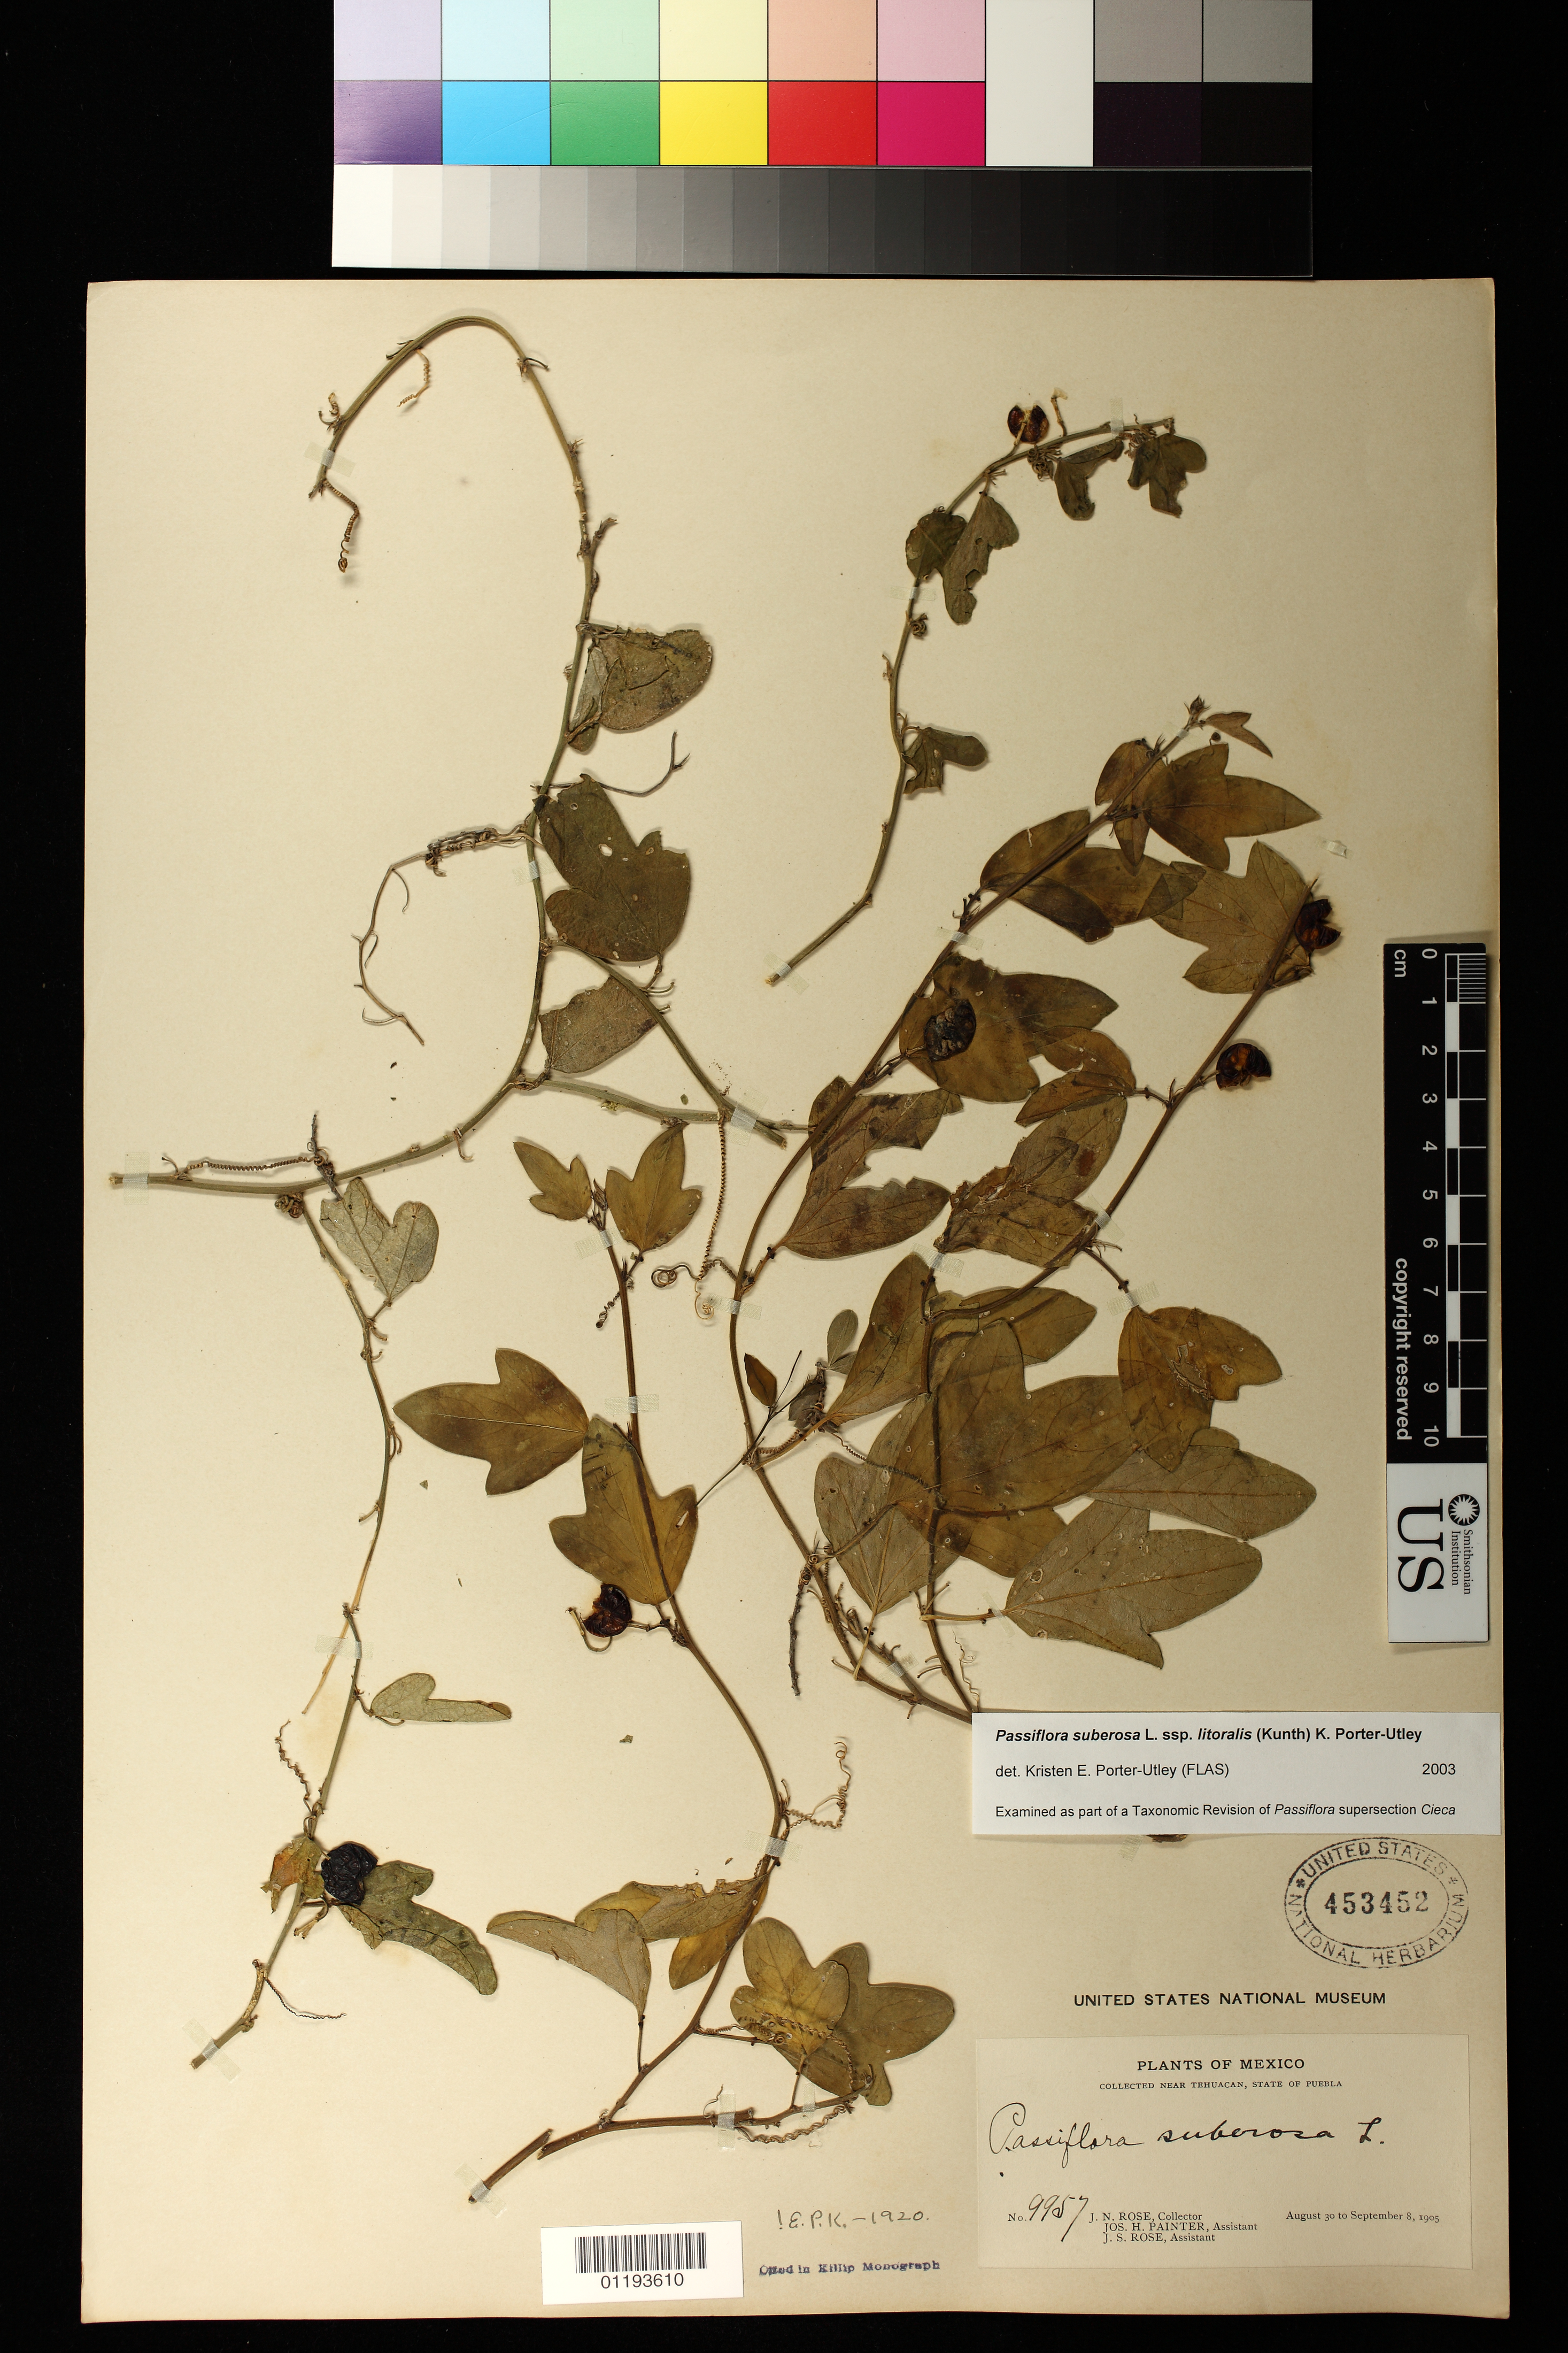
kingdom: Plantae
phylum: Tracheophyta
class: Magnoliopsida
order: Malpighiales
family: Passifloraceae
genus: Passiflora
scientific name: Passiflora suberosa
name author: L.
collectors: J. N. Rose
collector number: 9957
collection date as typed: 1905 Aug 30 1905-09-08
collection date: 1905-08-30/1905-09-08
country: Mexico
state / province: Puebla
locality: Near Tehuacan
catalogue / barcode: US 453452